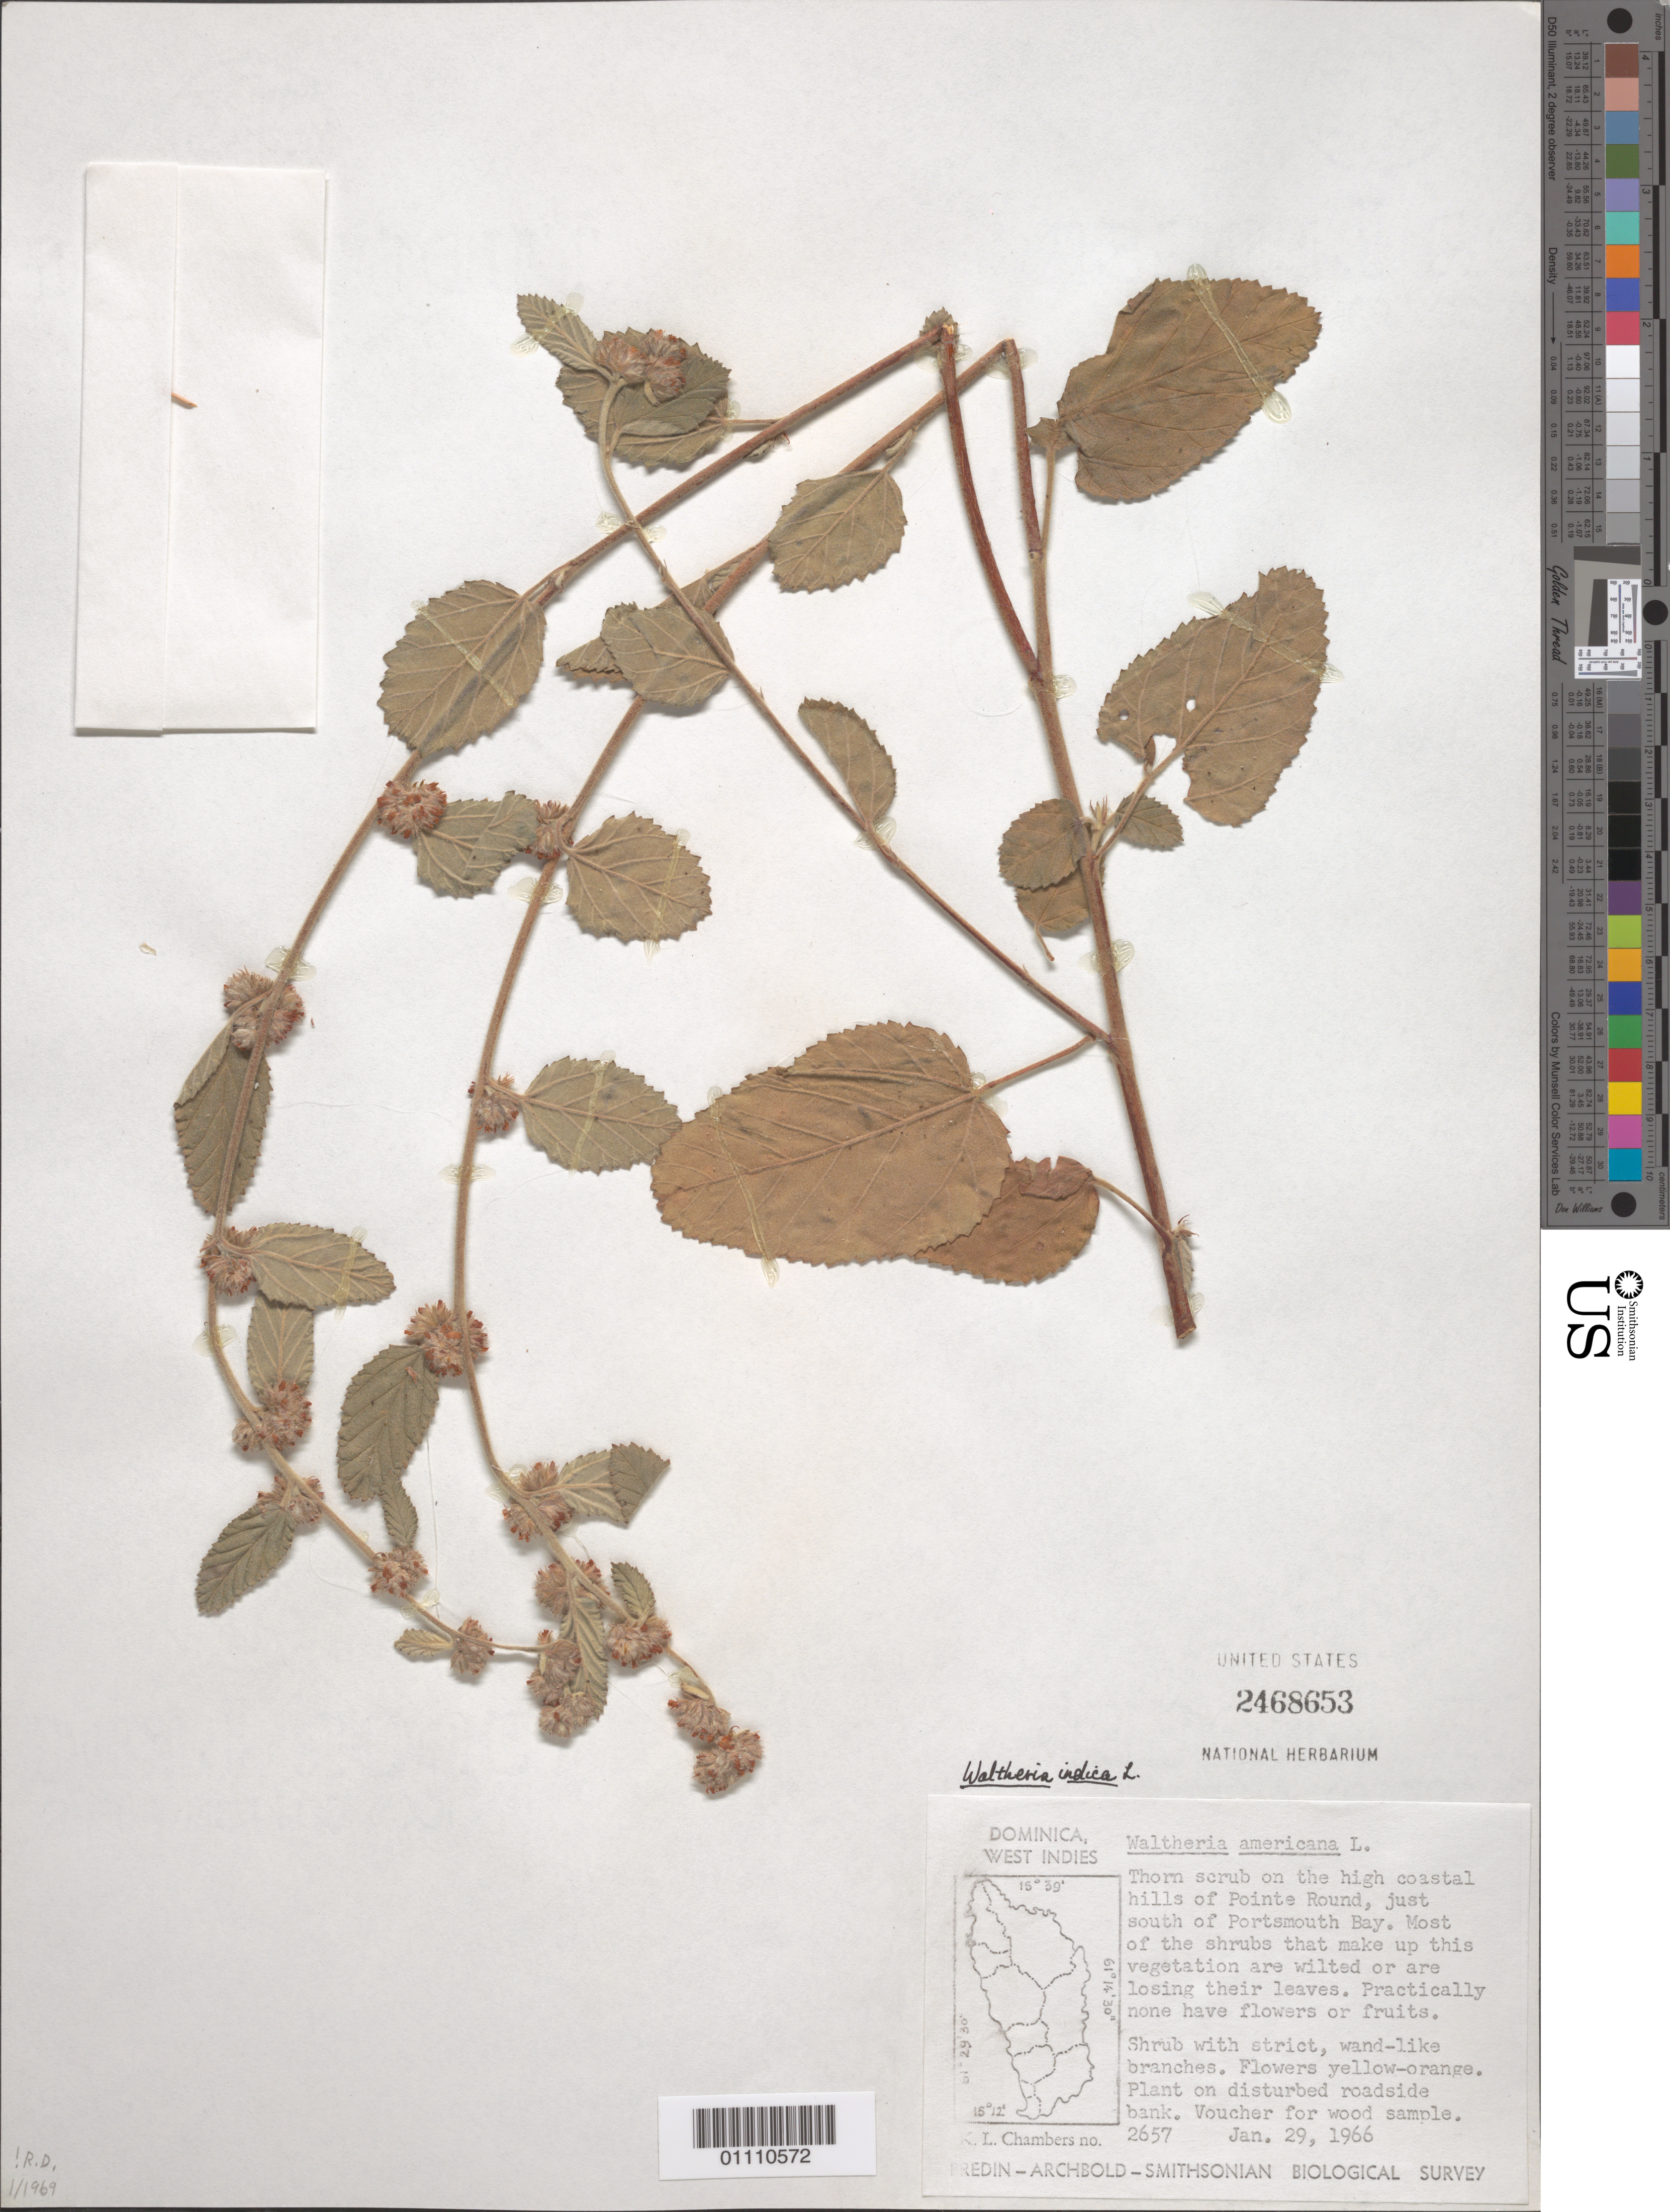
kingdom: Plantae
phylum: Tracheophyta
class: Magnoliopsida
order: Malvales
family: Malvaceae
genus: Waltheria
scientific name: Waltheria indica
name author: L.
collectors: K. L. Chambers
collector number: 2657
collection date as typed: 29 Jan 1966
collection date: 1966-01-29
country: Dominica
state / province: St. Luke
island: Dominica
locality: Thorn scrub on high coastal hills of Pointe Round, just S of Portsmouth Bay.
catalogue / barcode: US 2468653